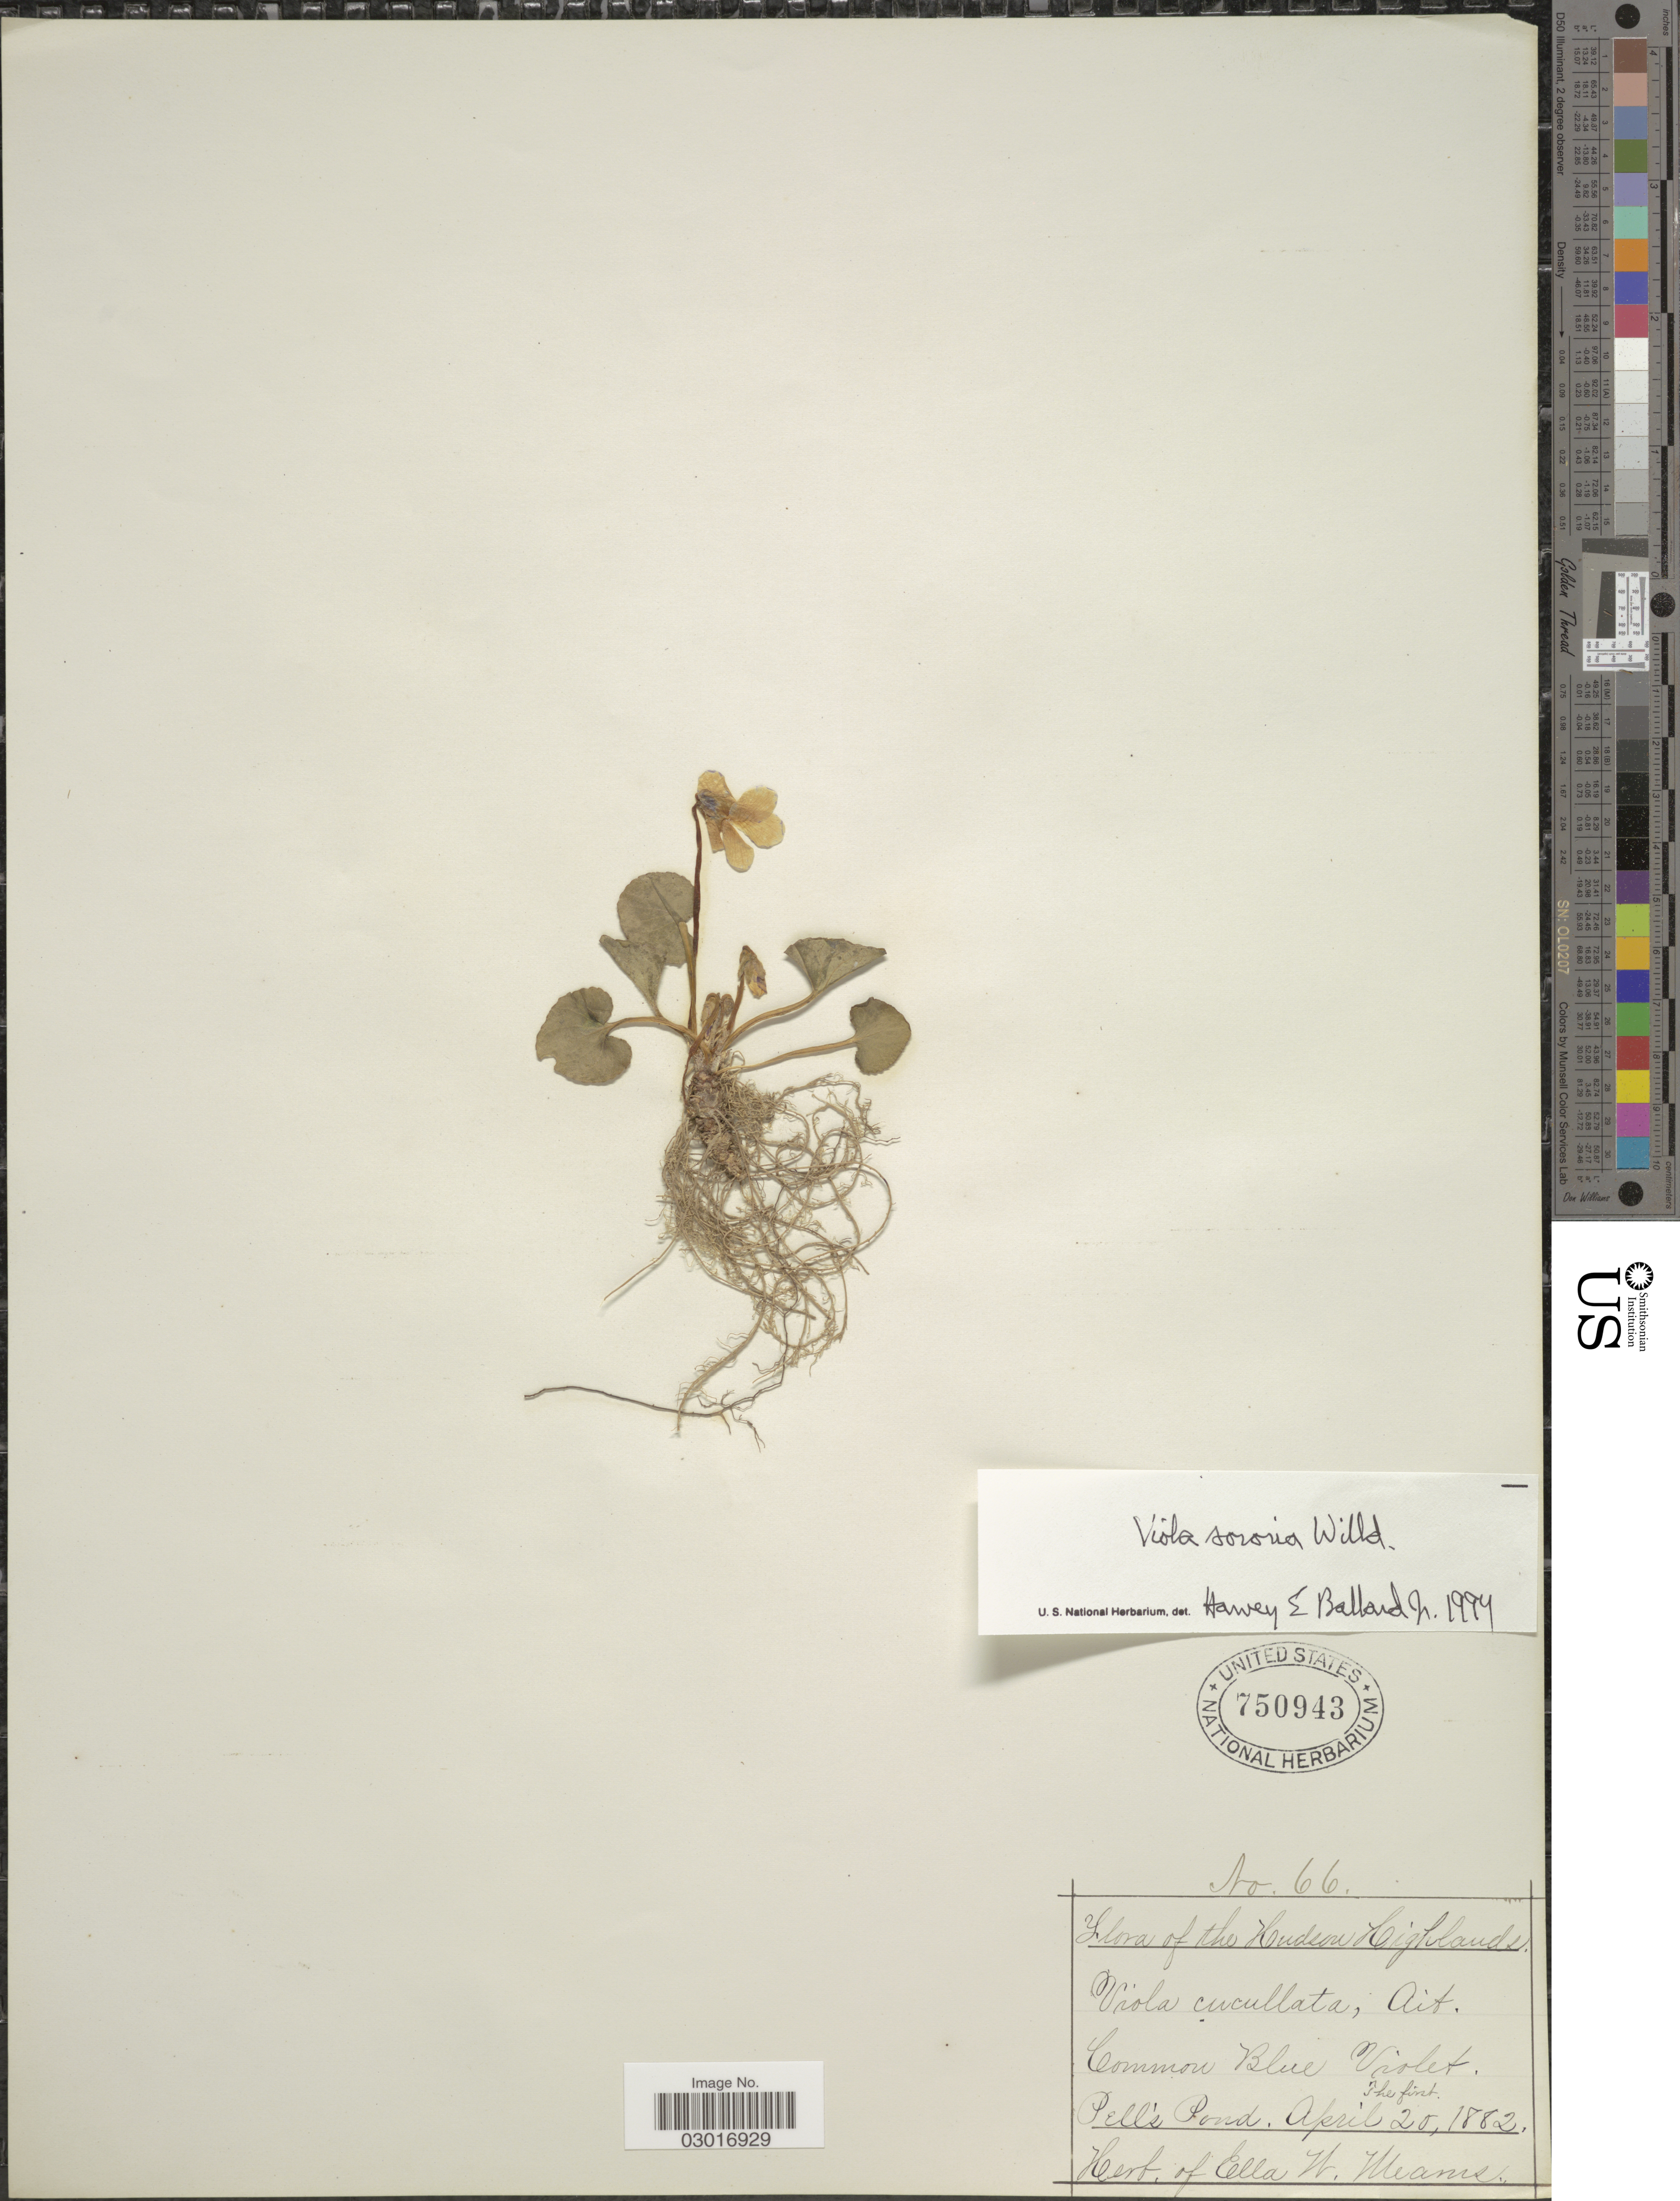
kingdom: Plantae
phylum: Tracheophyta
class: Magnoliopsida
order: Malpighiales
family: Violaceae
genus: Viola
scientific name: Viola sororia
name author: Willd.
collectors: ex herb. Ella W. Mearns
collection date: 1882-04-20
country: United States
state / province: New York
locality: Pell's Pond, The fint.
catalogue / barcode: US 750943